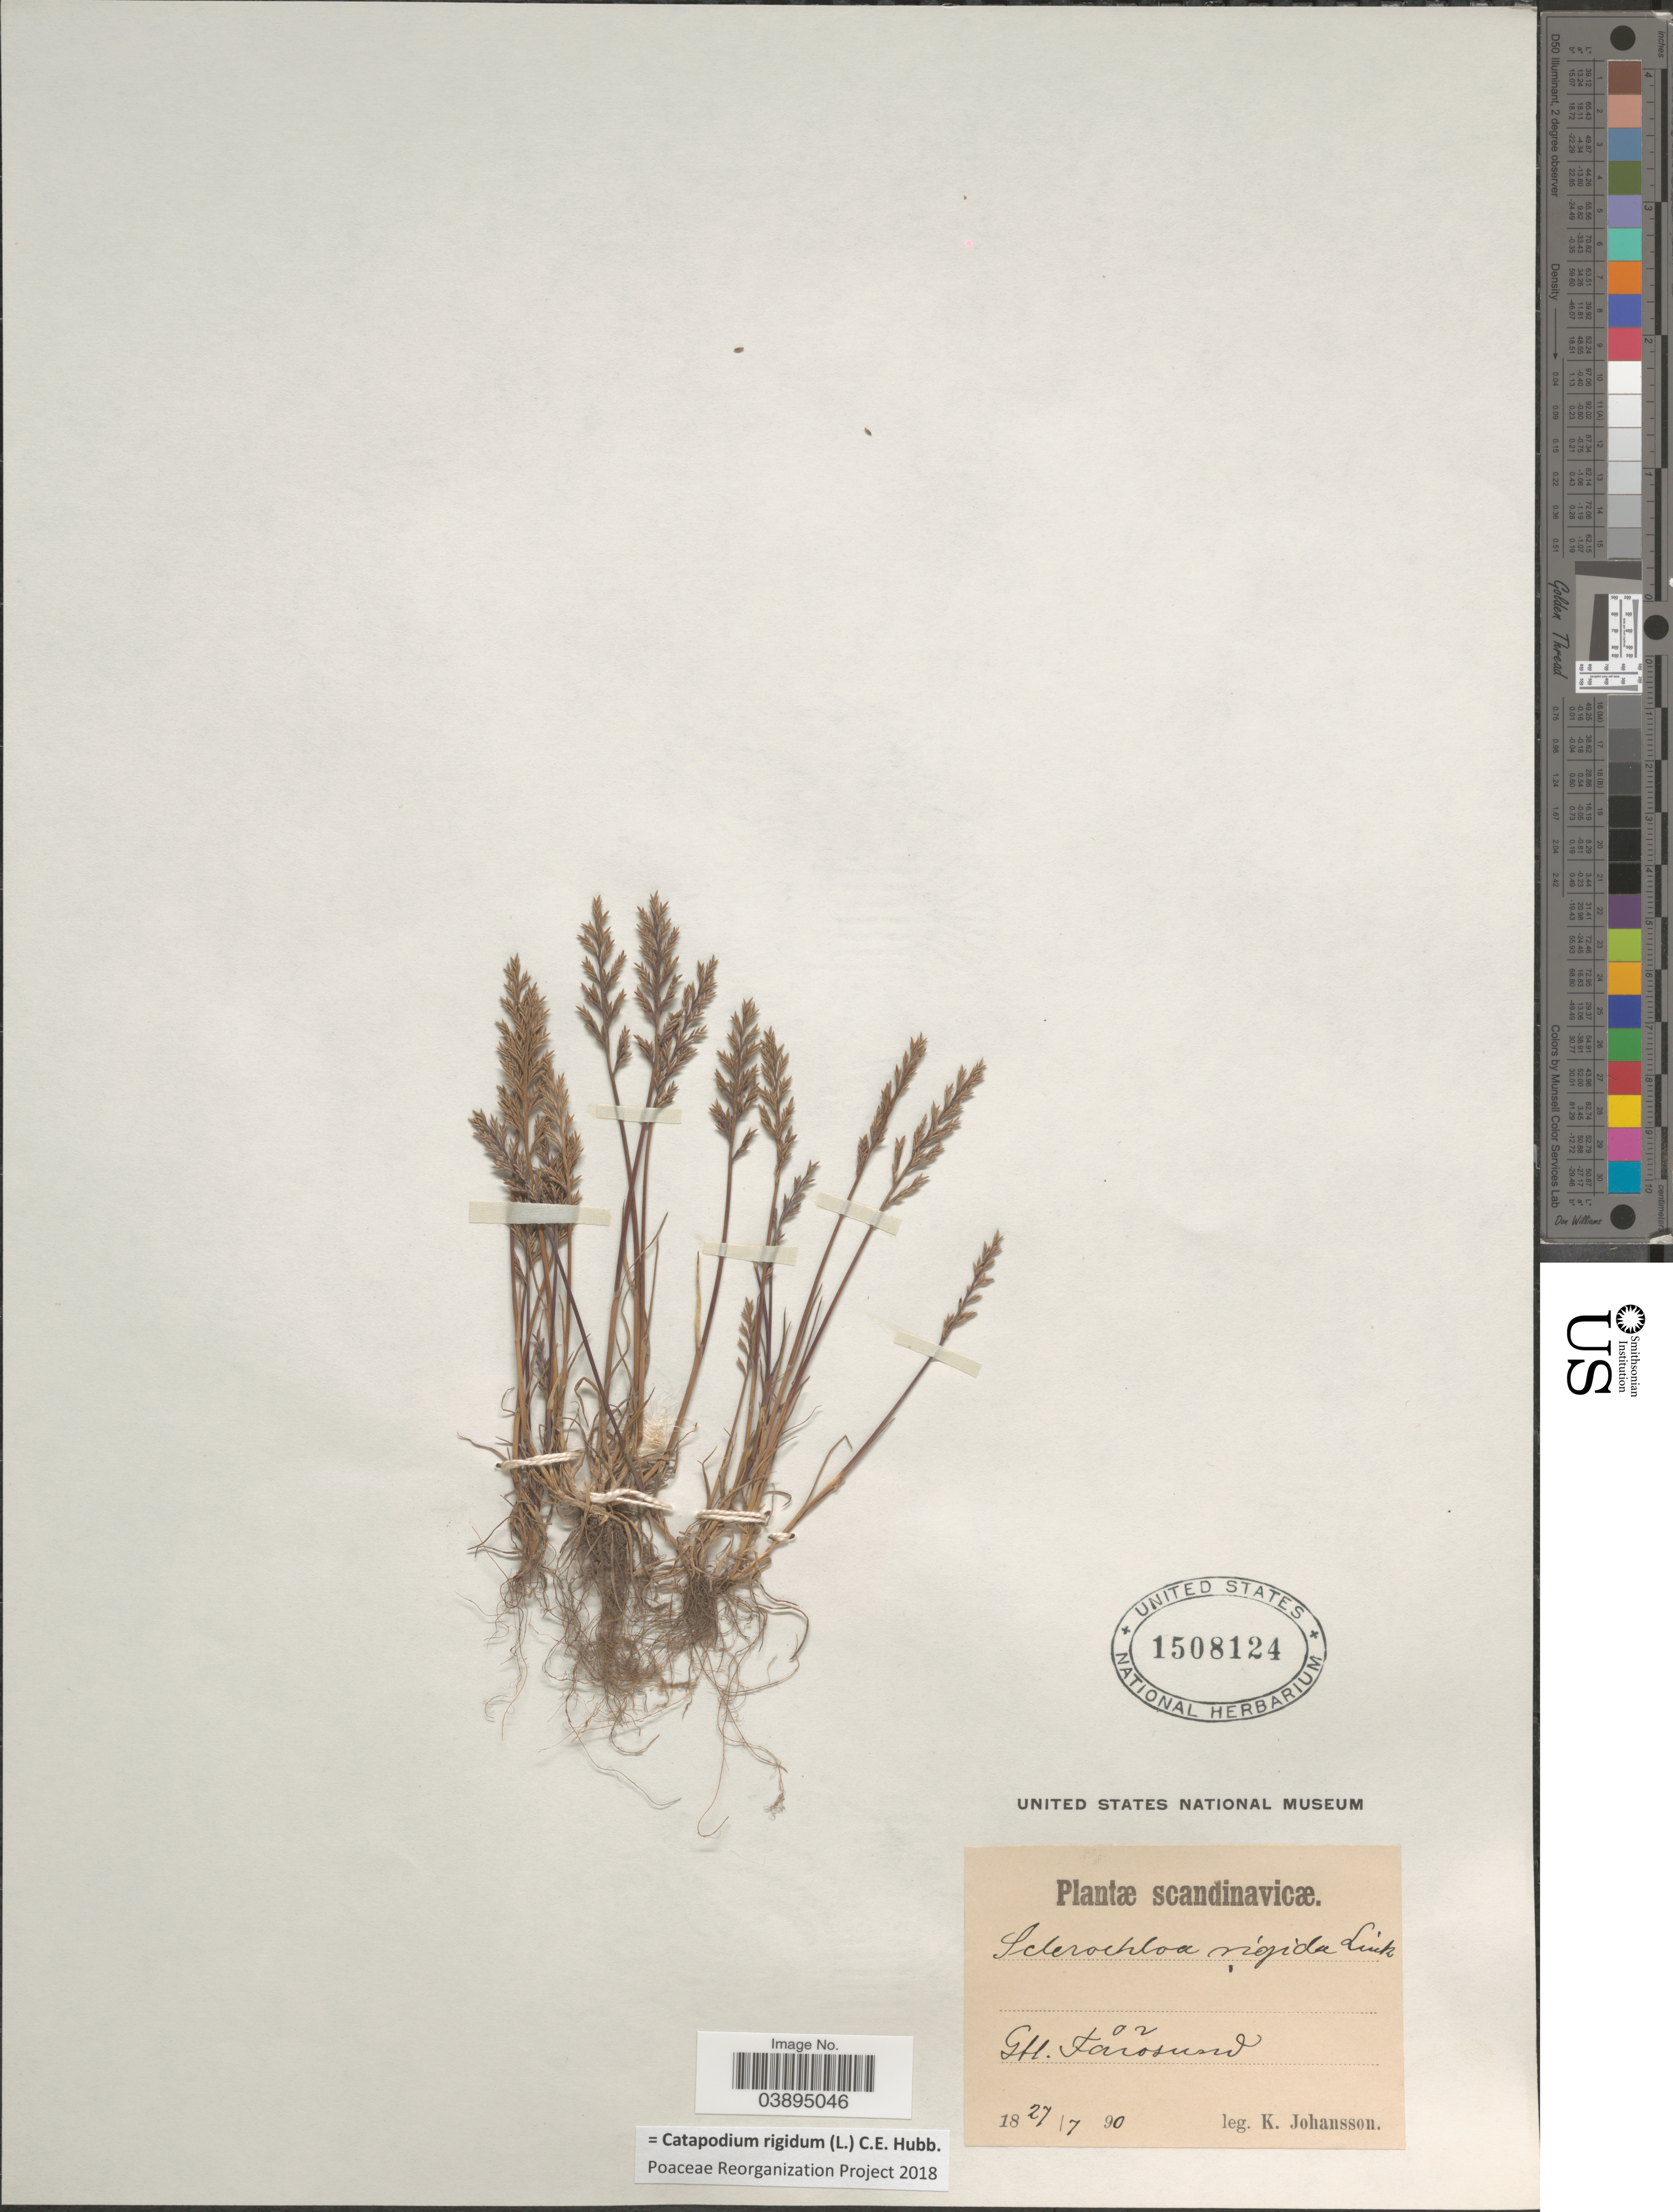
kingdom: Plantae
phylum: Tracheophyta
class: Liliopsida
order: Poales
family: Poaceae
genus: Catapodium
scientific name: Catapodium rigidum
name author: (L.) C.E. Hubb.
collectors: K. Johansson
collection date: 1890-07-27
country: Sweden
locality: Scandinavicæ. GH. Fårõsund.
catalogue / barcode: US 1508124